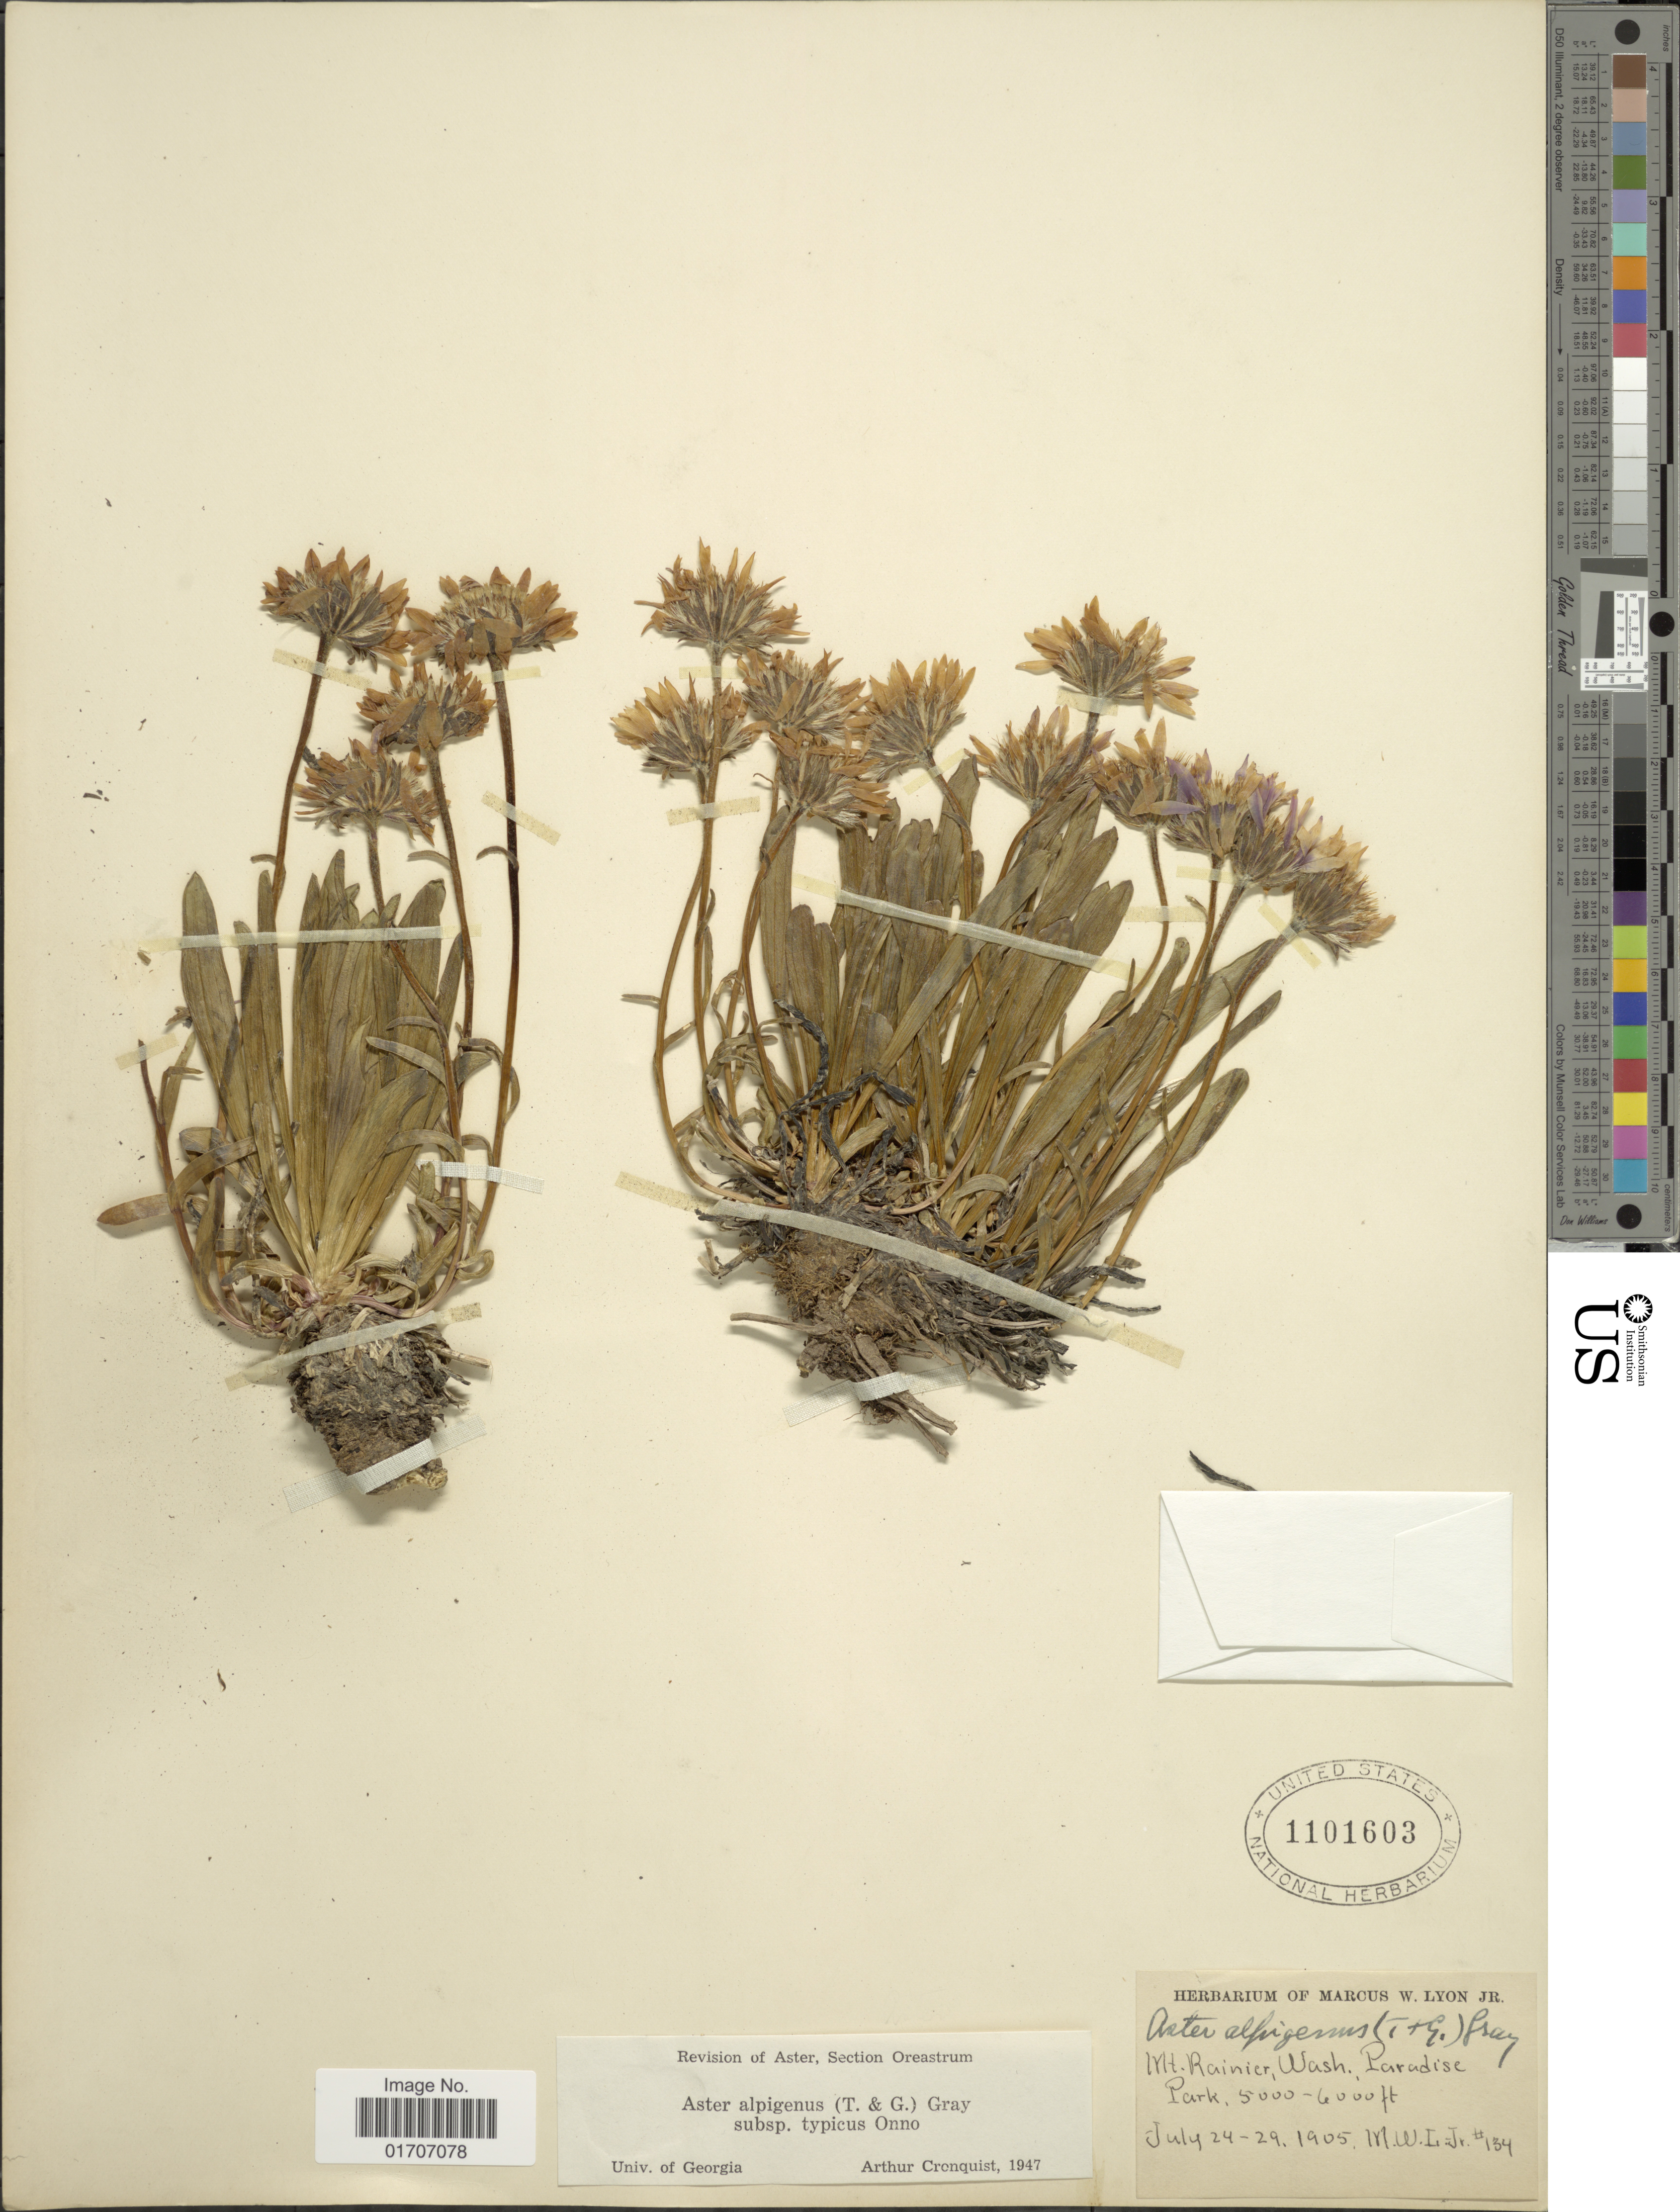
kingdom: Plantae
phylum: Tracheophyta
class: Magnoliopsida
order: Asterales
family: Asteraceae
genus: Oreostemma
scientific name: Oreostemma alpigenum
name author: (Torr. & A. Gray) Greene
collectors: M. W. Lyon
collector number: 134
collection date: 1905-07-24/1905-07-29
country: United States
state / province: Washington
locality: Mt. Rainier, Wash. Paradise Park.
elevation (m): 1524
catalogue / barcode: US 1101603